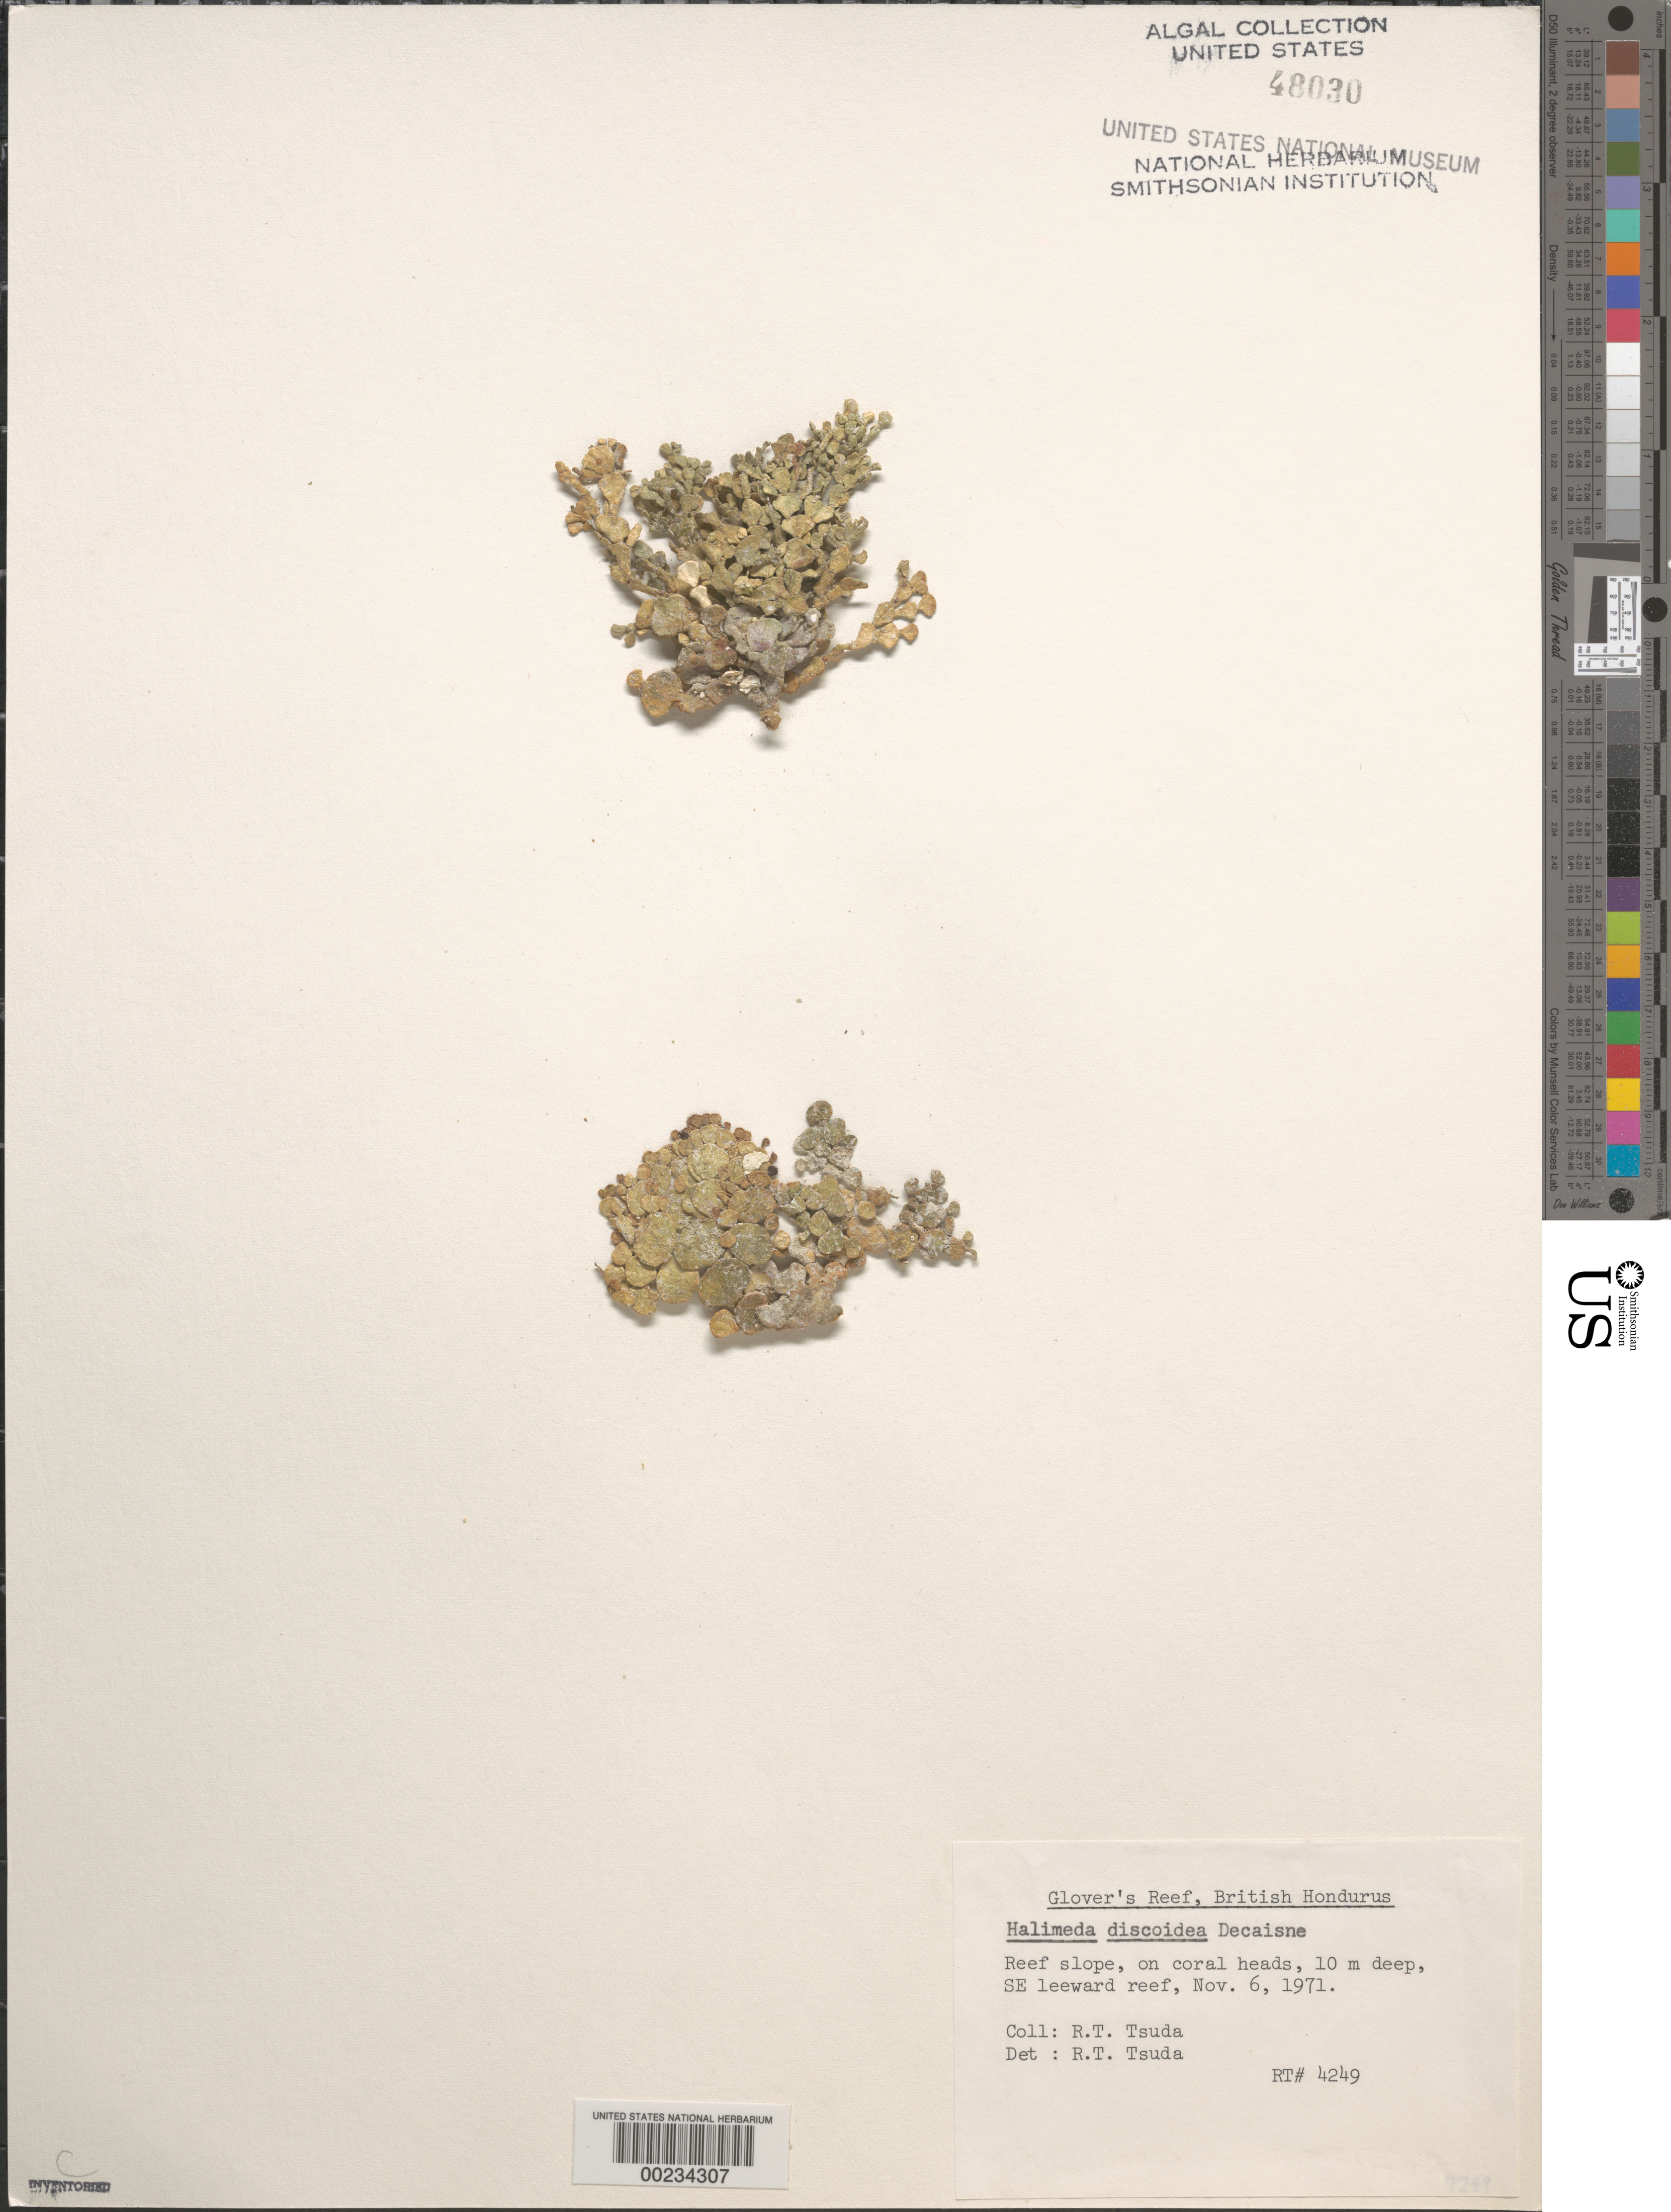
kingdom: Plantae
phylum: Chlorophyta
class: Ulvophyceae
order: Bryopsidales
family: Halimedaceae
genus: Halimeda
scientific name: Halimeda discoidea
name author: Decne.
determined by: Tsuda, R. T.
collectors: R. Tsuda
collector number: Rt 4249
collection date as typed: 06 Nov 1971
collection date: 1971-11-06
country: Belize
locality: Glover's Reef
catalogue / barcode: US 48030